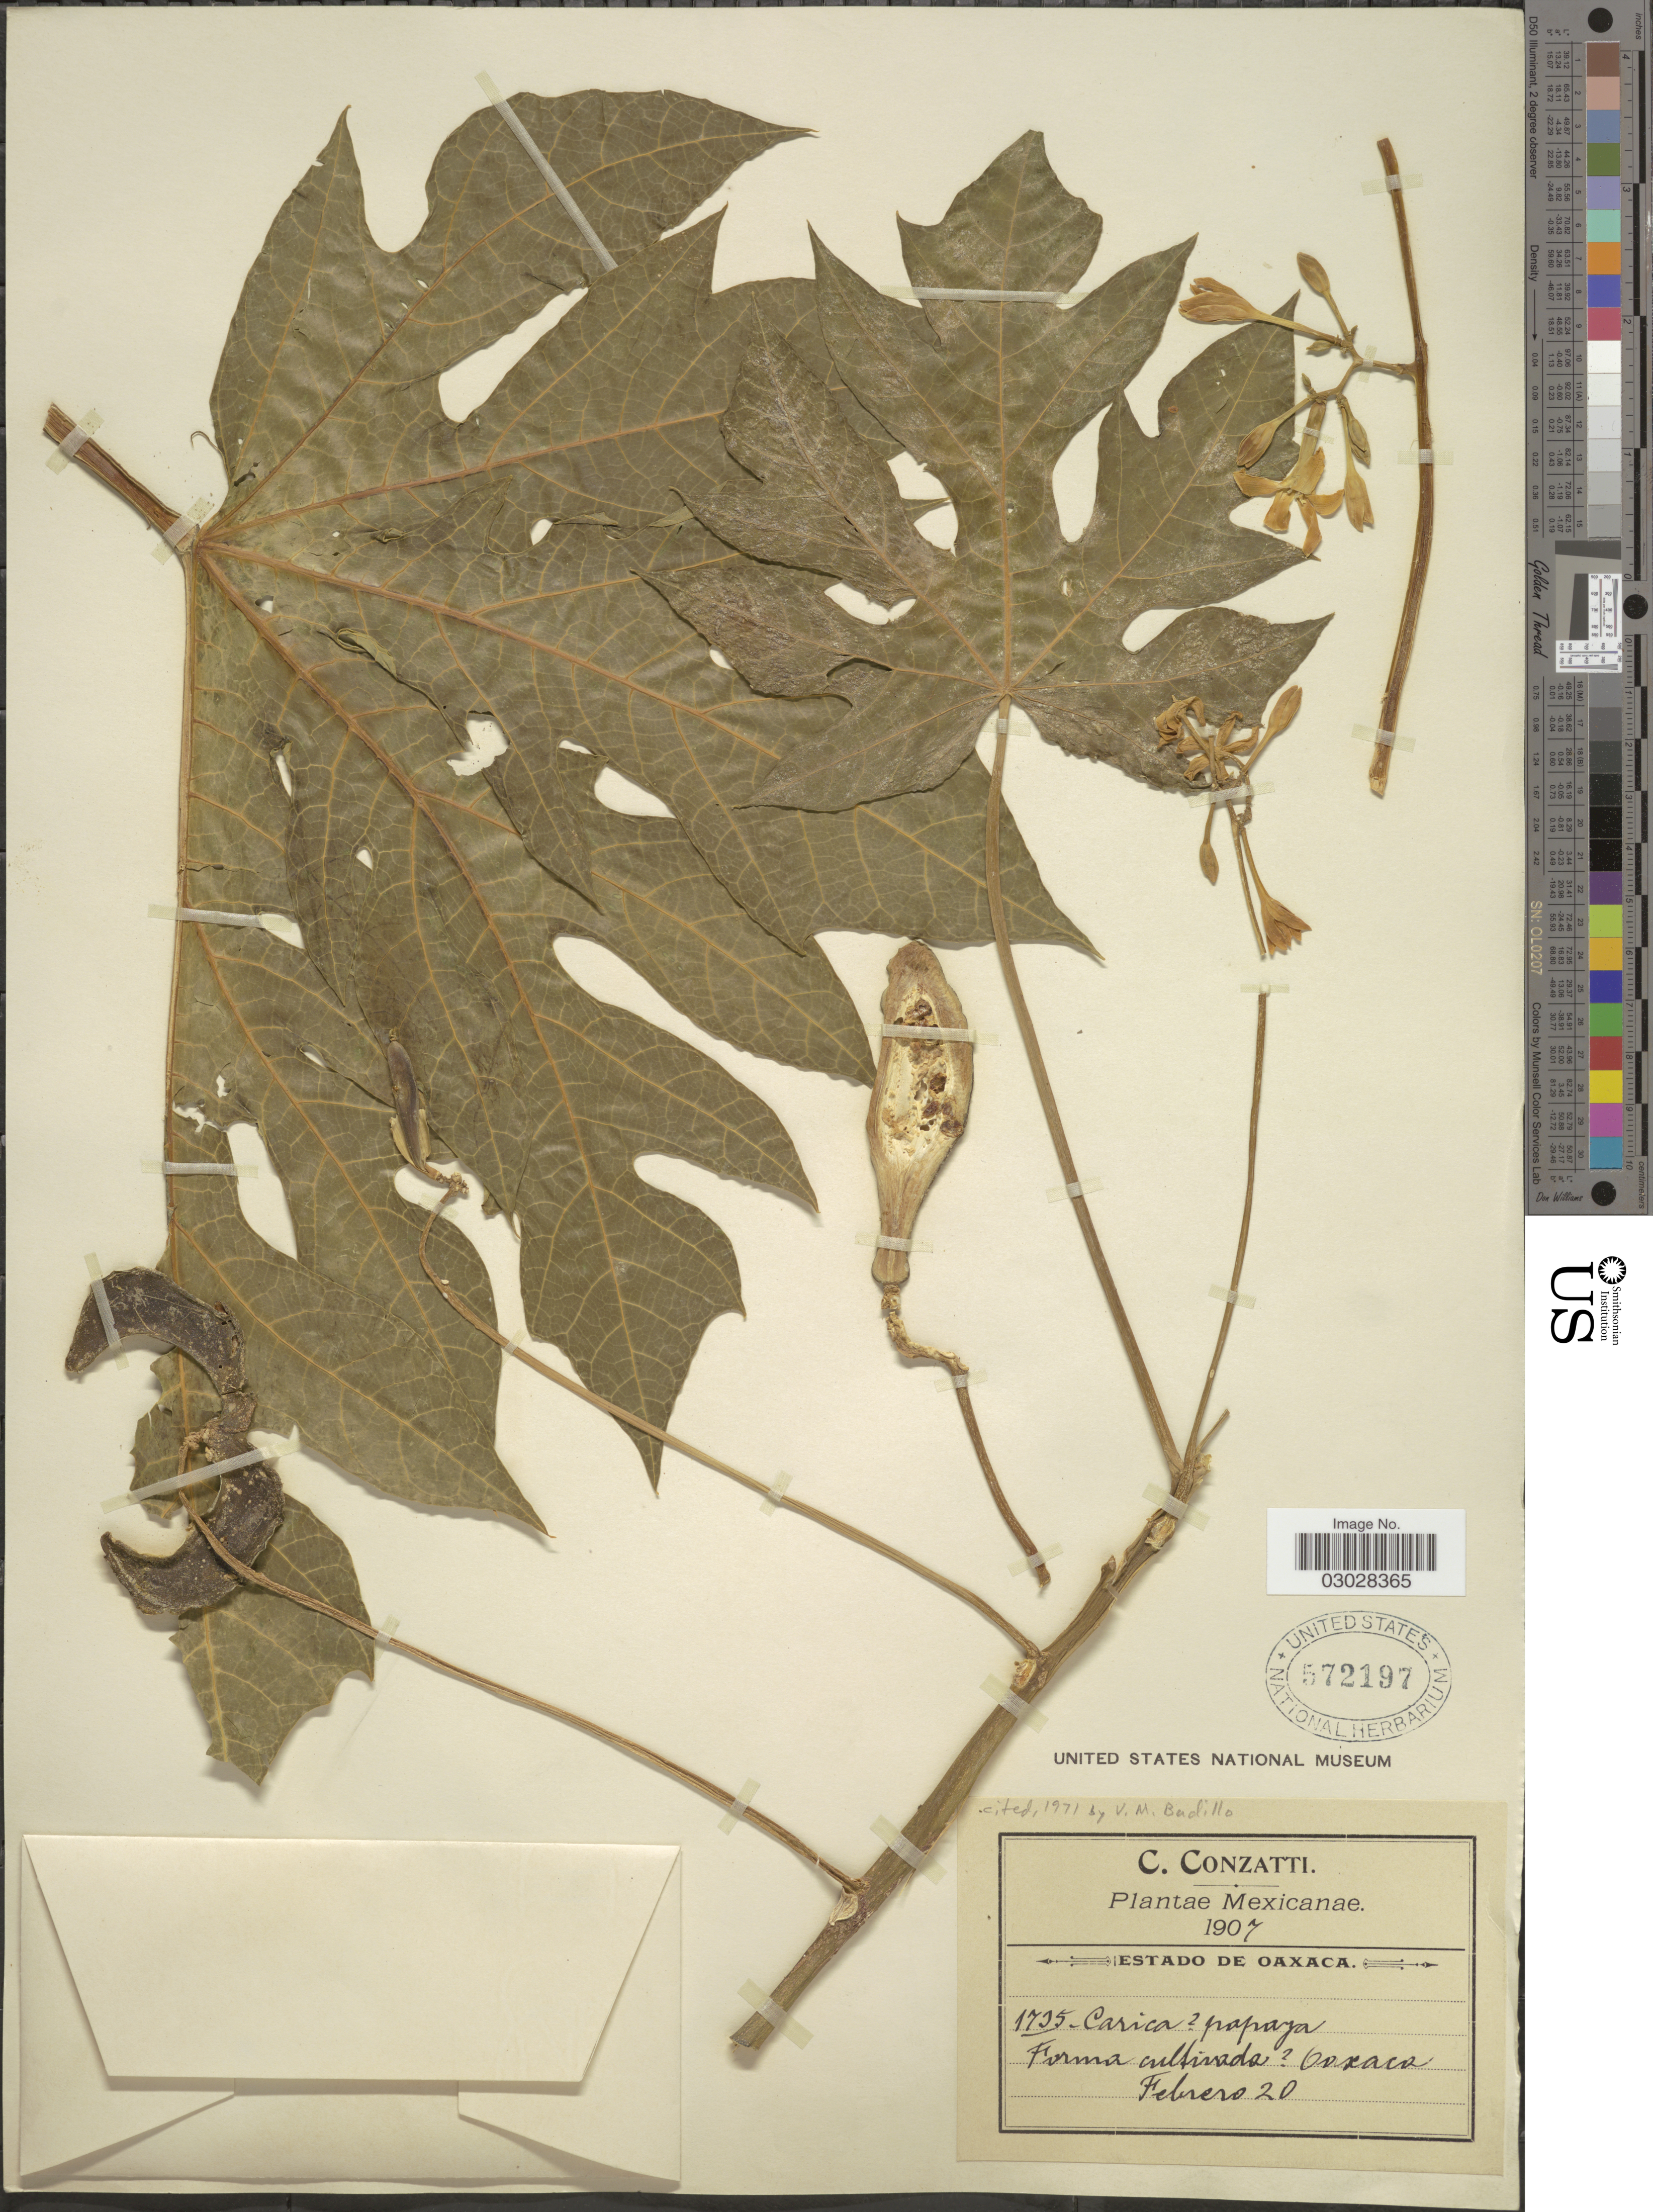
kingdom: Plantae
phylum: Tracheophyta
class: Magnoliopsida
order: Brassicales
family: Caricaceae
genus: Carica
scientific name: Carica papaya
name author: L.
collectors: C. Conzatti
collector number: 1735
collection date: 1907-02-20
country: Mexico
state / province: Oaxaca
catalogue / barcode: US 572197